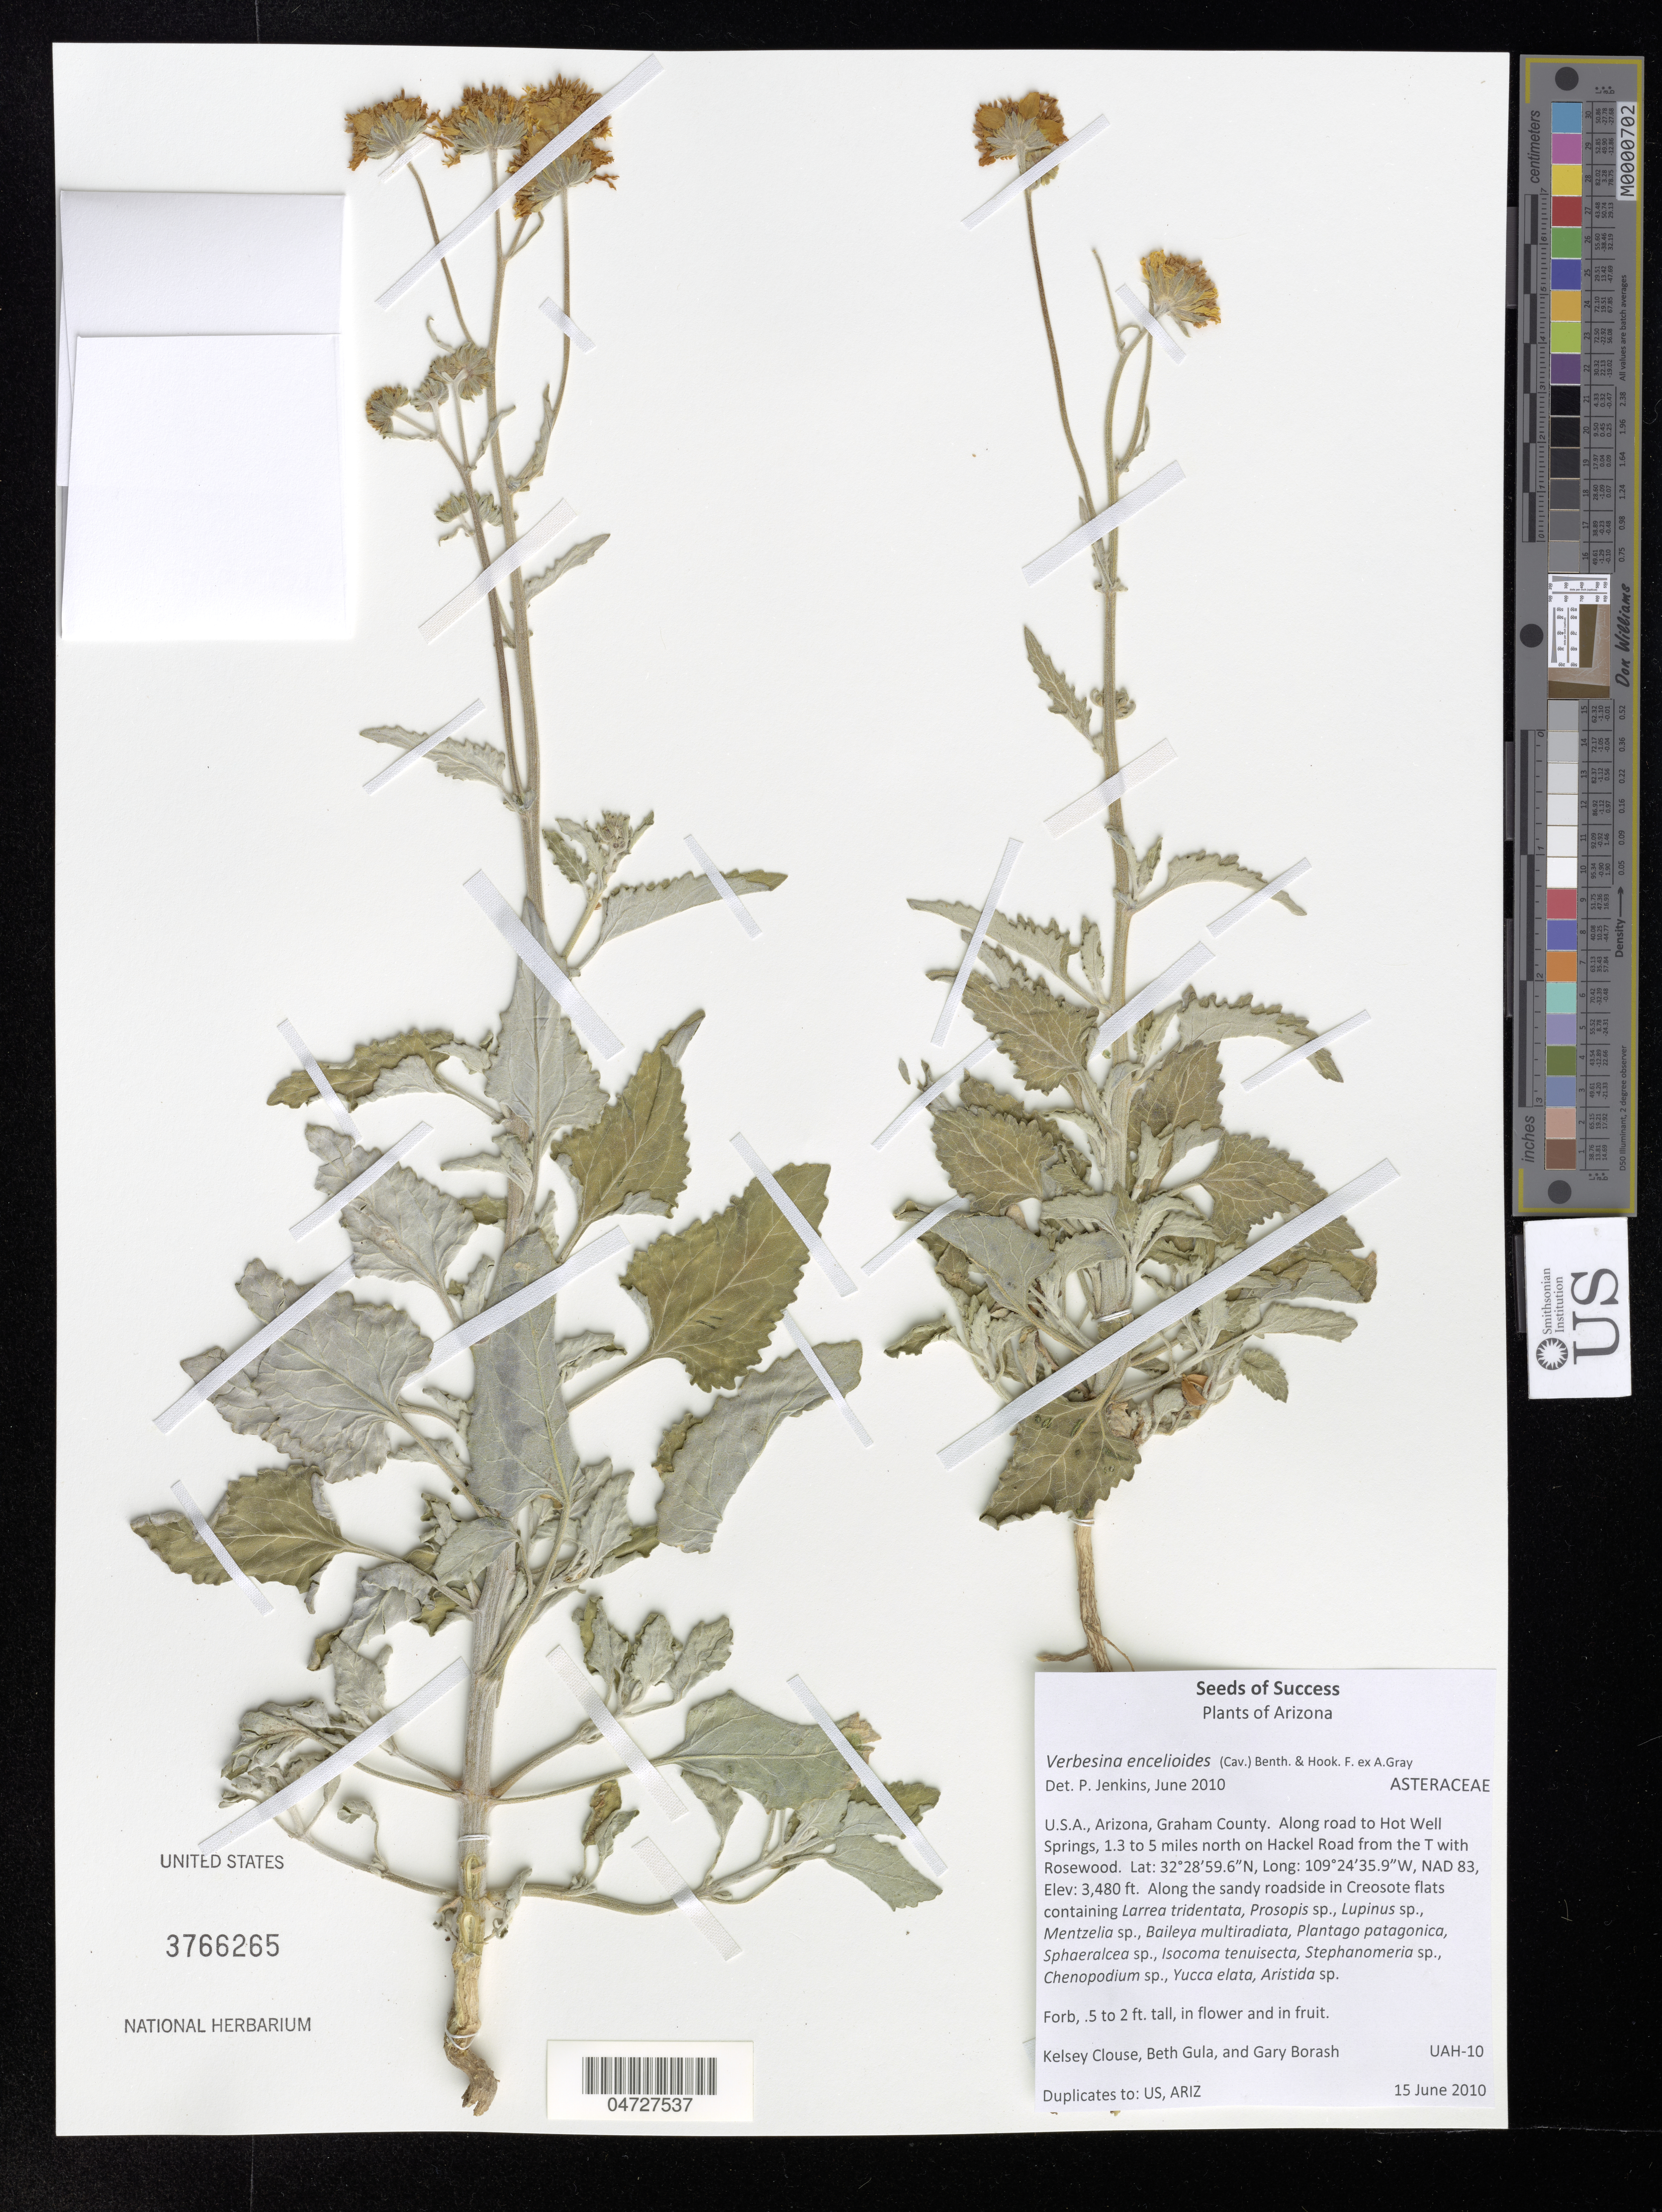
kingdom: Plantae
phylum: Tracheophyta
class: Magnoliopsida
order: Asterales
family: Asteraceae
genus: Verbesina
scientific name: Verbesina encelioides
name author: (Cav.) Benth. & Hook. ex A. Gray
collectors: K. Clouse, B. Gula & G. Borash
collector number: UAH-10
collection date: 2010-06-15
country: United States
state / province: Arizona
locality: Graham County. Along road to Hot Well Springs, 1.3 to 5 miles north on Hackel Road from the T with Rosewood.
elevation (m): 1061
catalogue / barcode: US 3766265